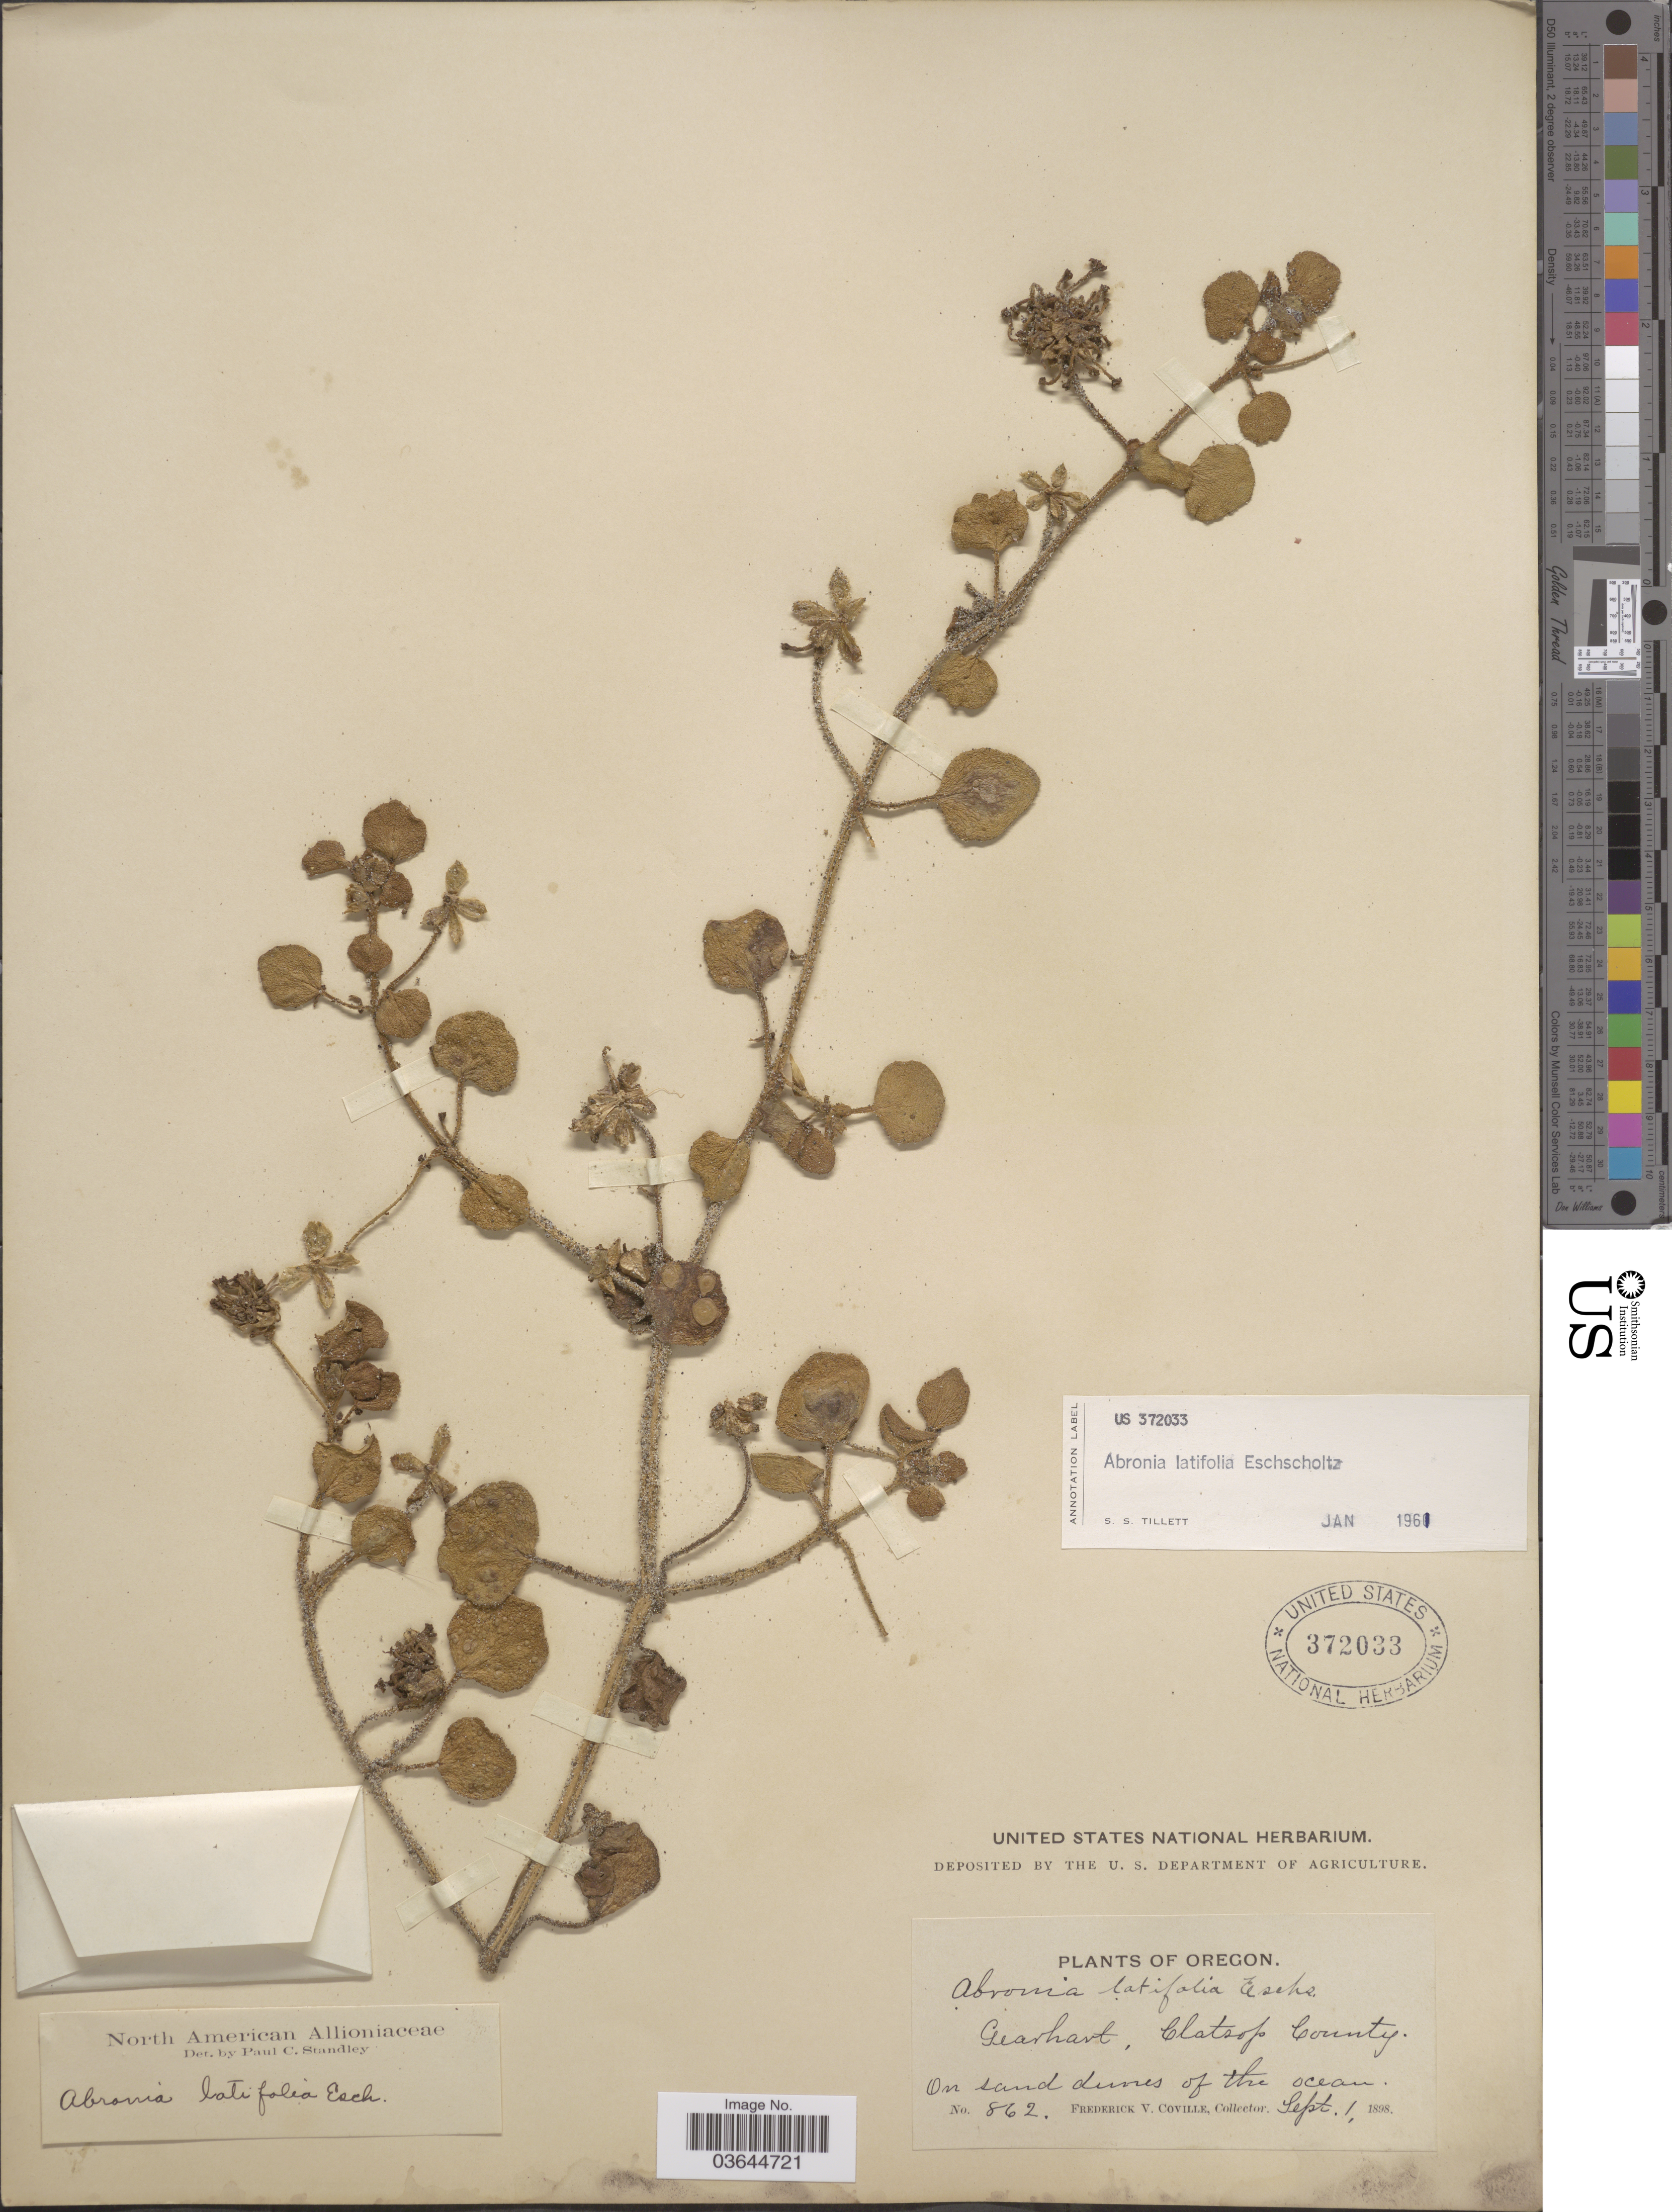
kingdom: Plantae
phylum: Tracheophyta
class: Magnoliopsida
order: Caryophyllales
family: Nyctaginaceae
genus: Abronia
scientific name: Abronia latifolia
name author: Eschsch.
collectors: F. V. Coville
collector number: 862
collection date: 1898-09-01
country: United States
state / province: Oregon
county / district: Clatsop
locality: Gearhart, Clatsop County. On sand dunes of the ocean.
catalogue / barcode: US 372033